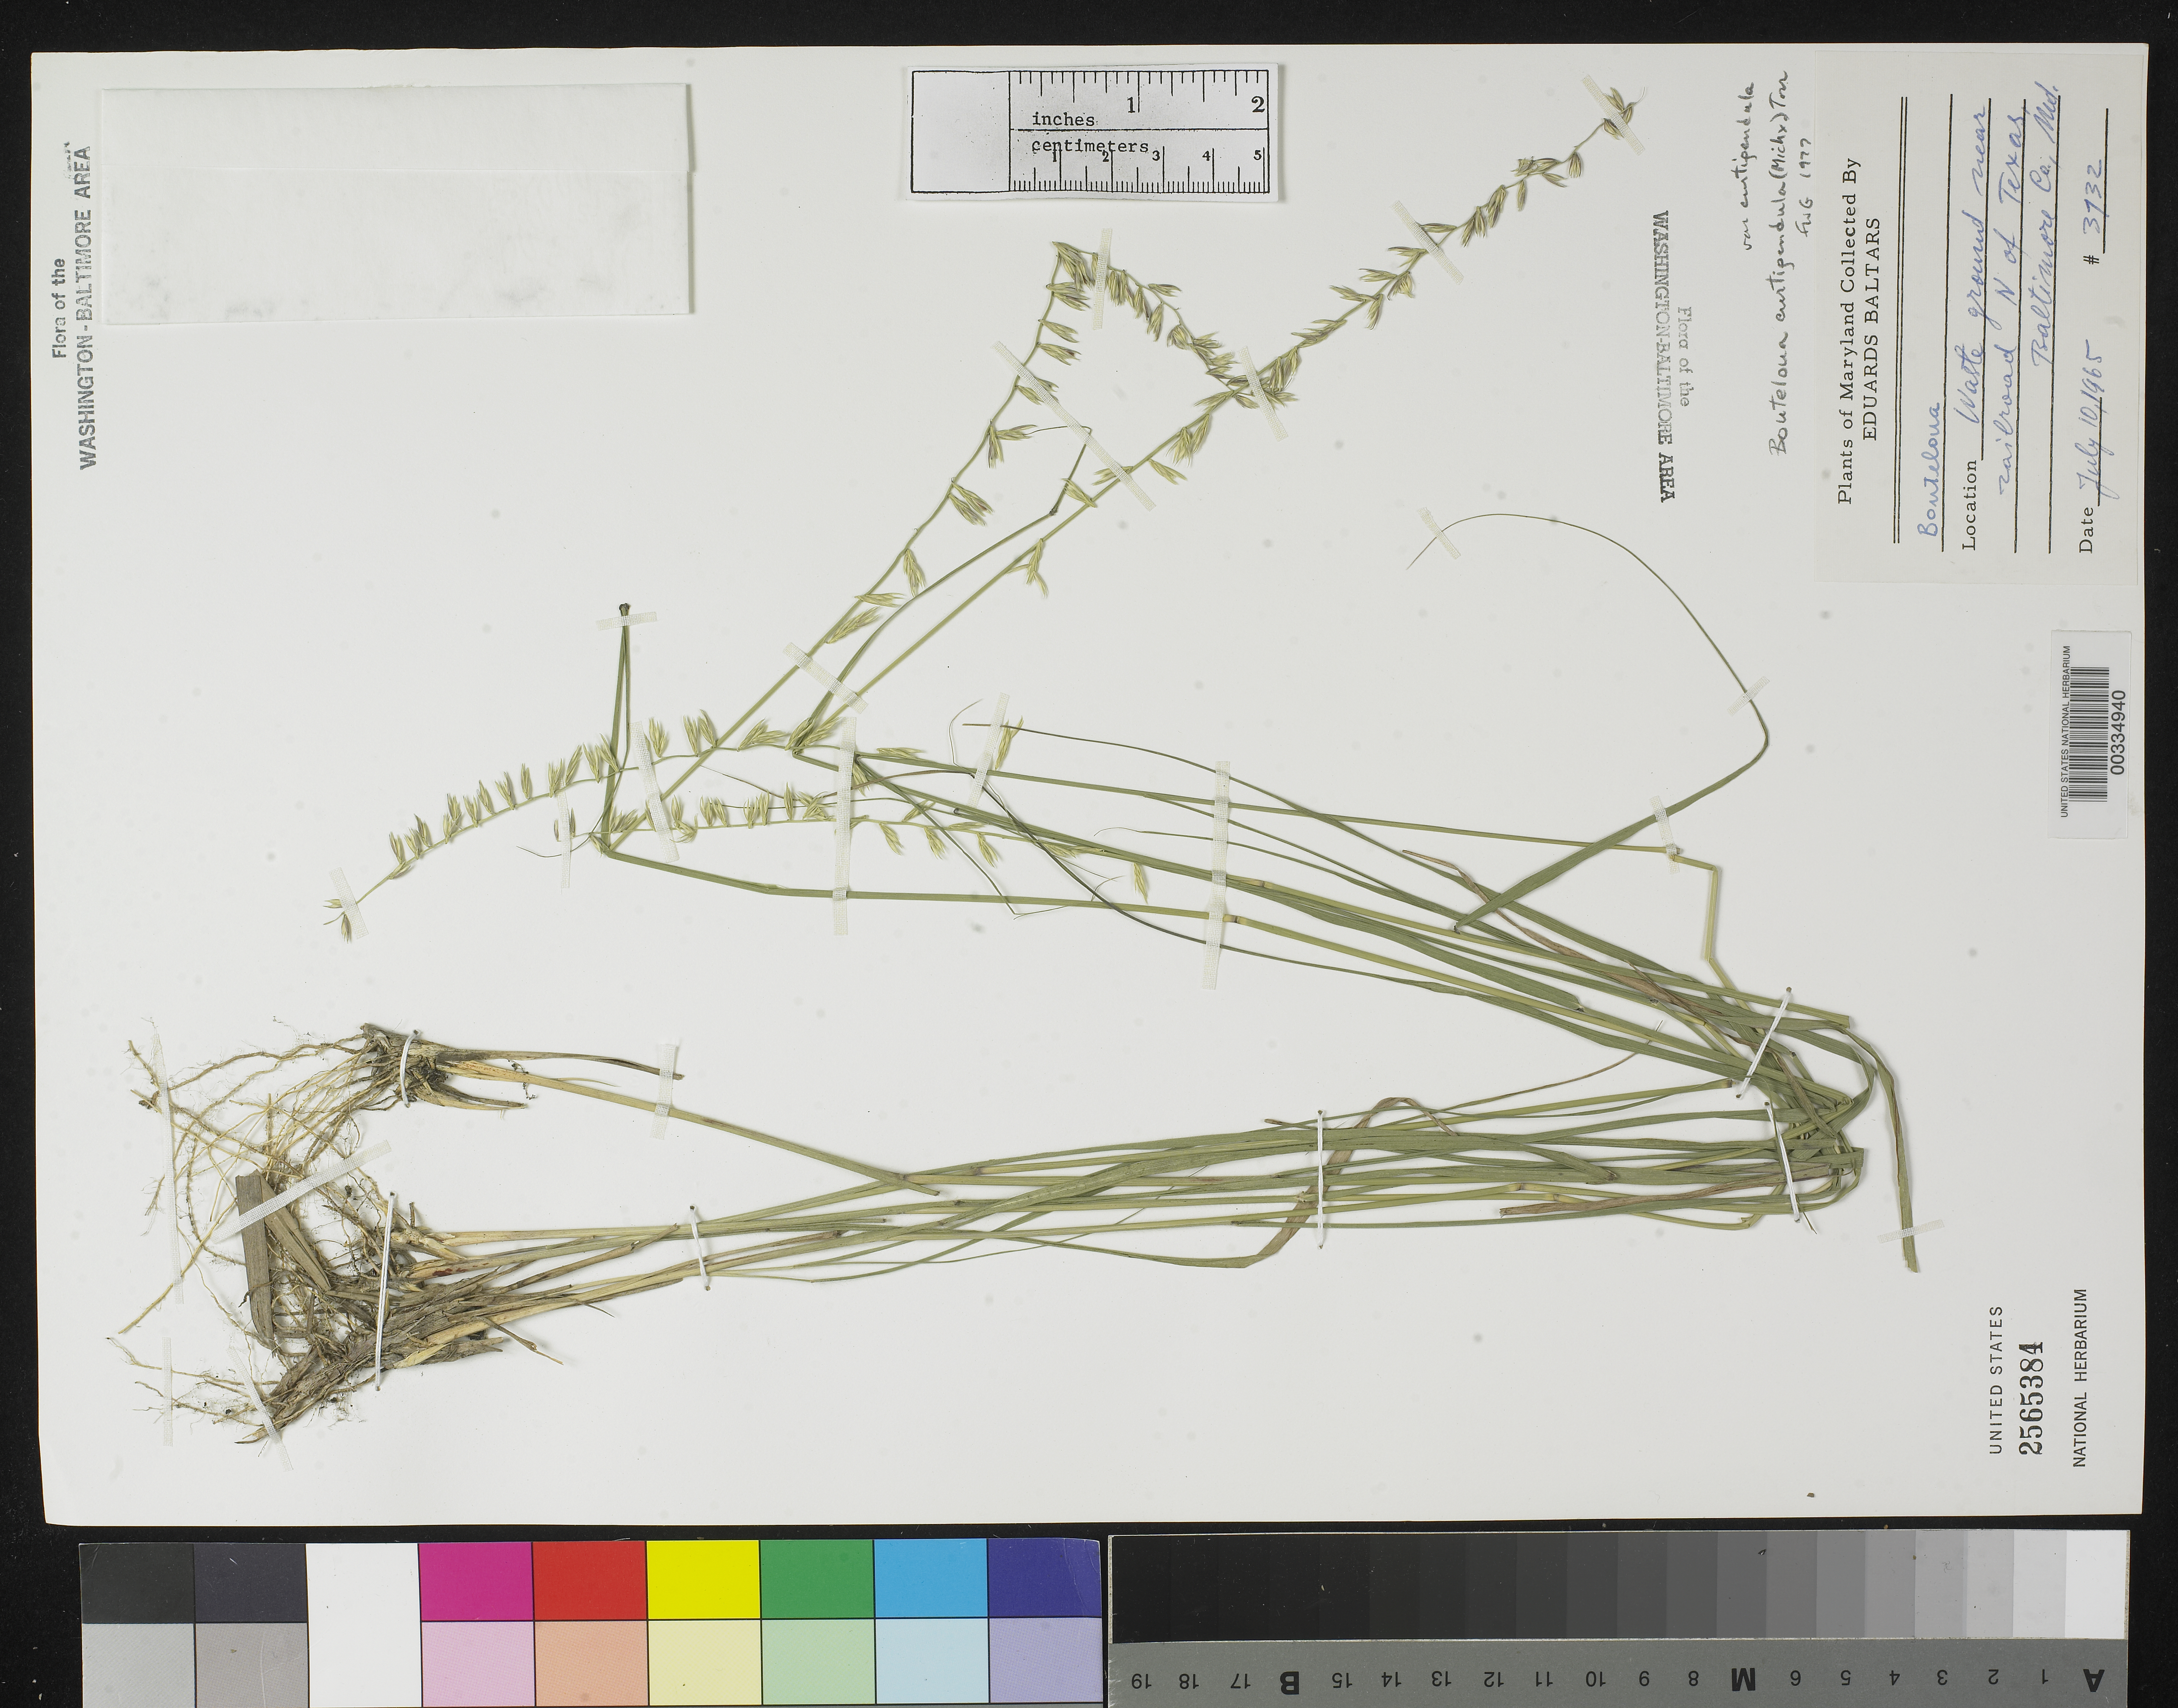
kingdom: Plantae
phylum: Tracheophyta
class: Liliopsida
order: Poales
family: Poaceae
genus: Bouteloua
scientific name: Bouteloua curtipendula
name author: (Michx.) Torr.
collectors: E. Baltars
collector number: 3732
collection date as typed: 10 Jul 1965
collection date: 1965-07-10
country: United States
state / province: Maryland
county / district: Baltimore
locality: North of Texas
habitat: Waste ground near railroad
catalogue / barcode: US 2565384